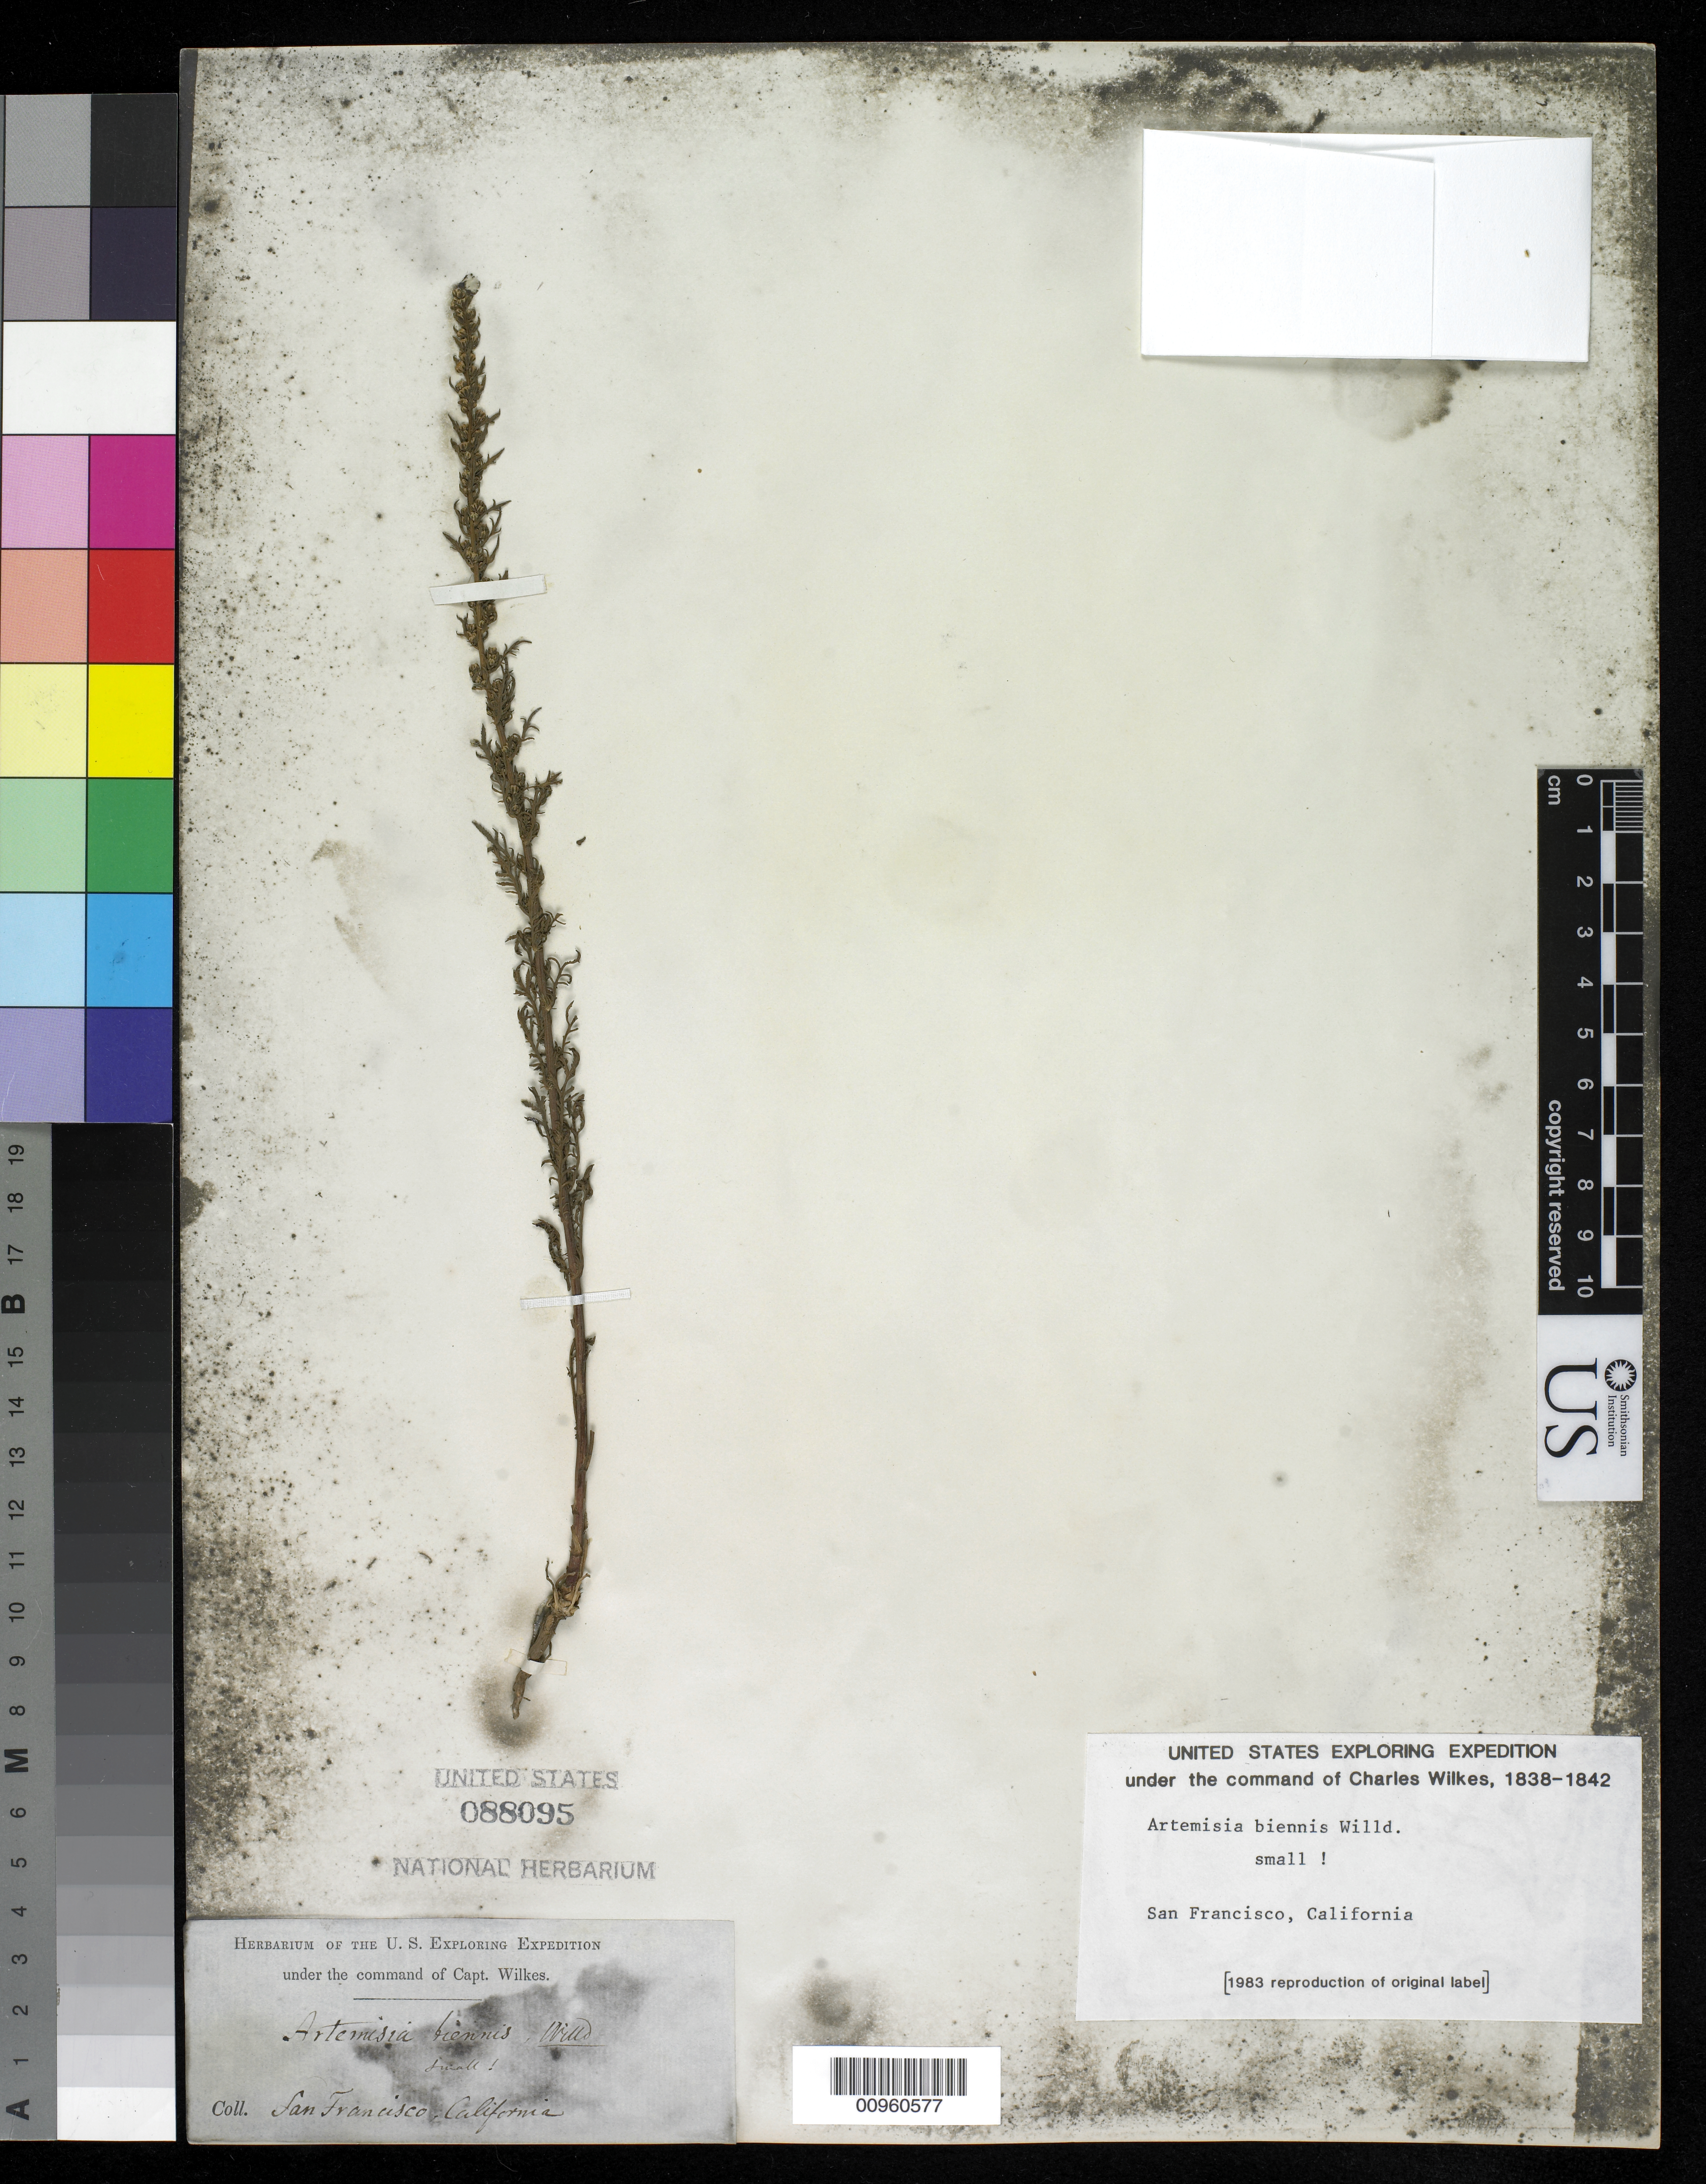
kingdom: Plantae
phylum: Tracheophyta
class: Magnoliopsida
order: Asterales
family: Asteraceae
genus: Artemisia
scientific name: Artemisia biennis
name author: Willd.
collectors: Wilkes Explor. Exped.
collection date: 1838/1842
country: United States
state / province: California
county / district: San Francisco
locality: San Francisco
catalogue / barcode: US 88095